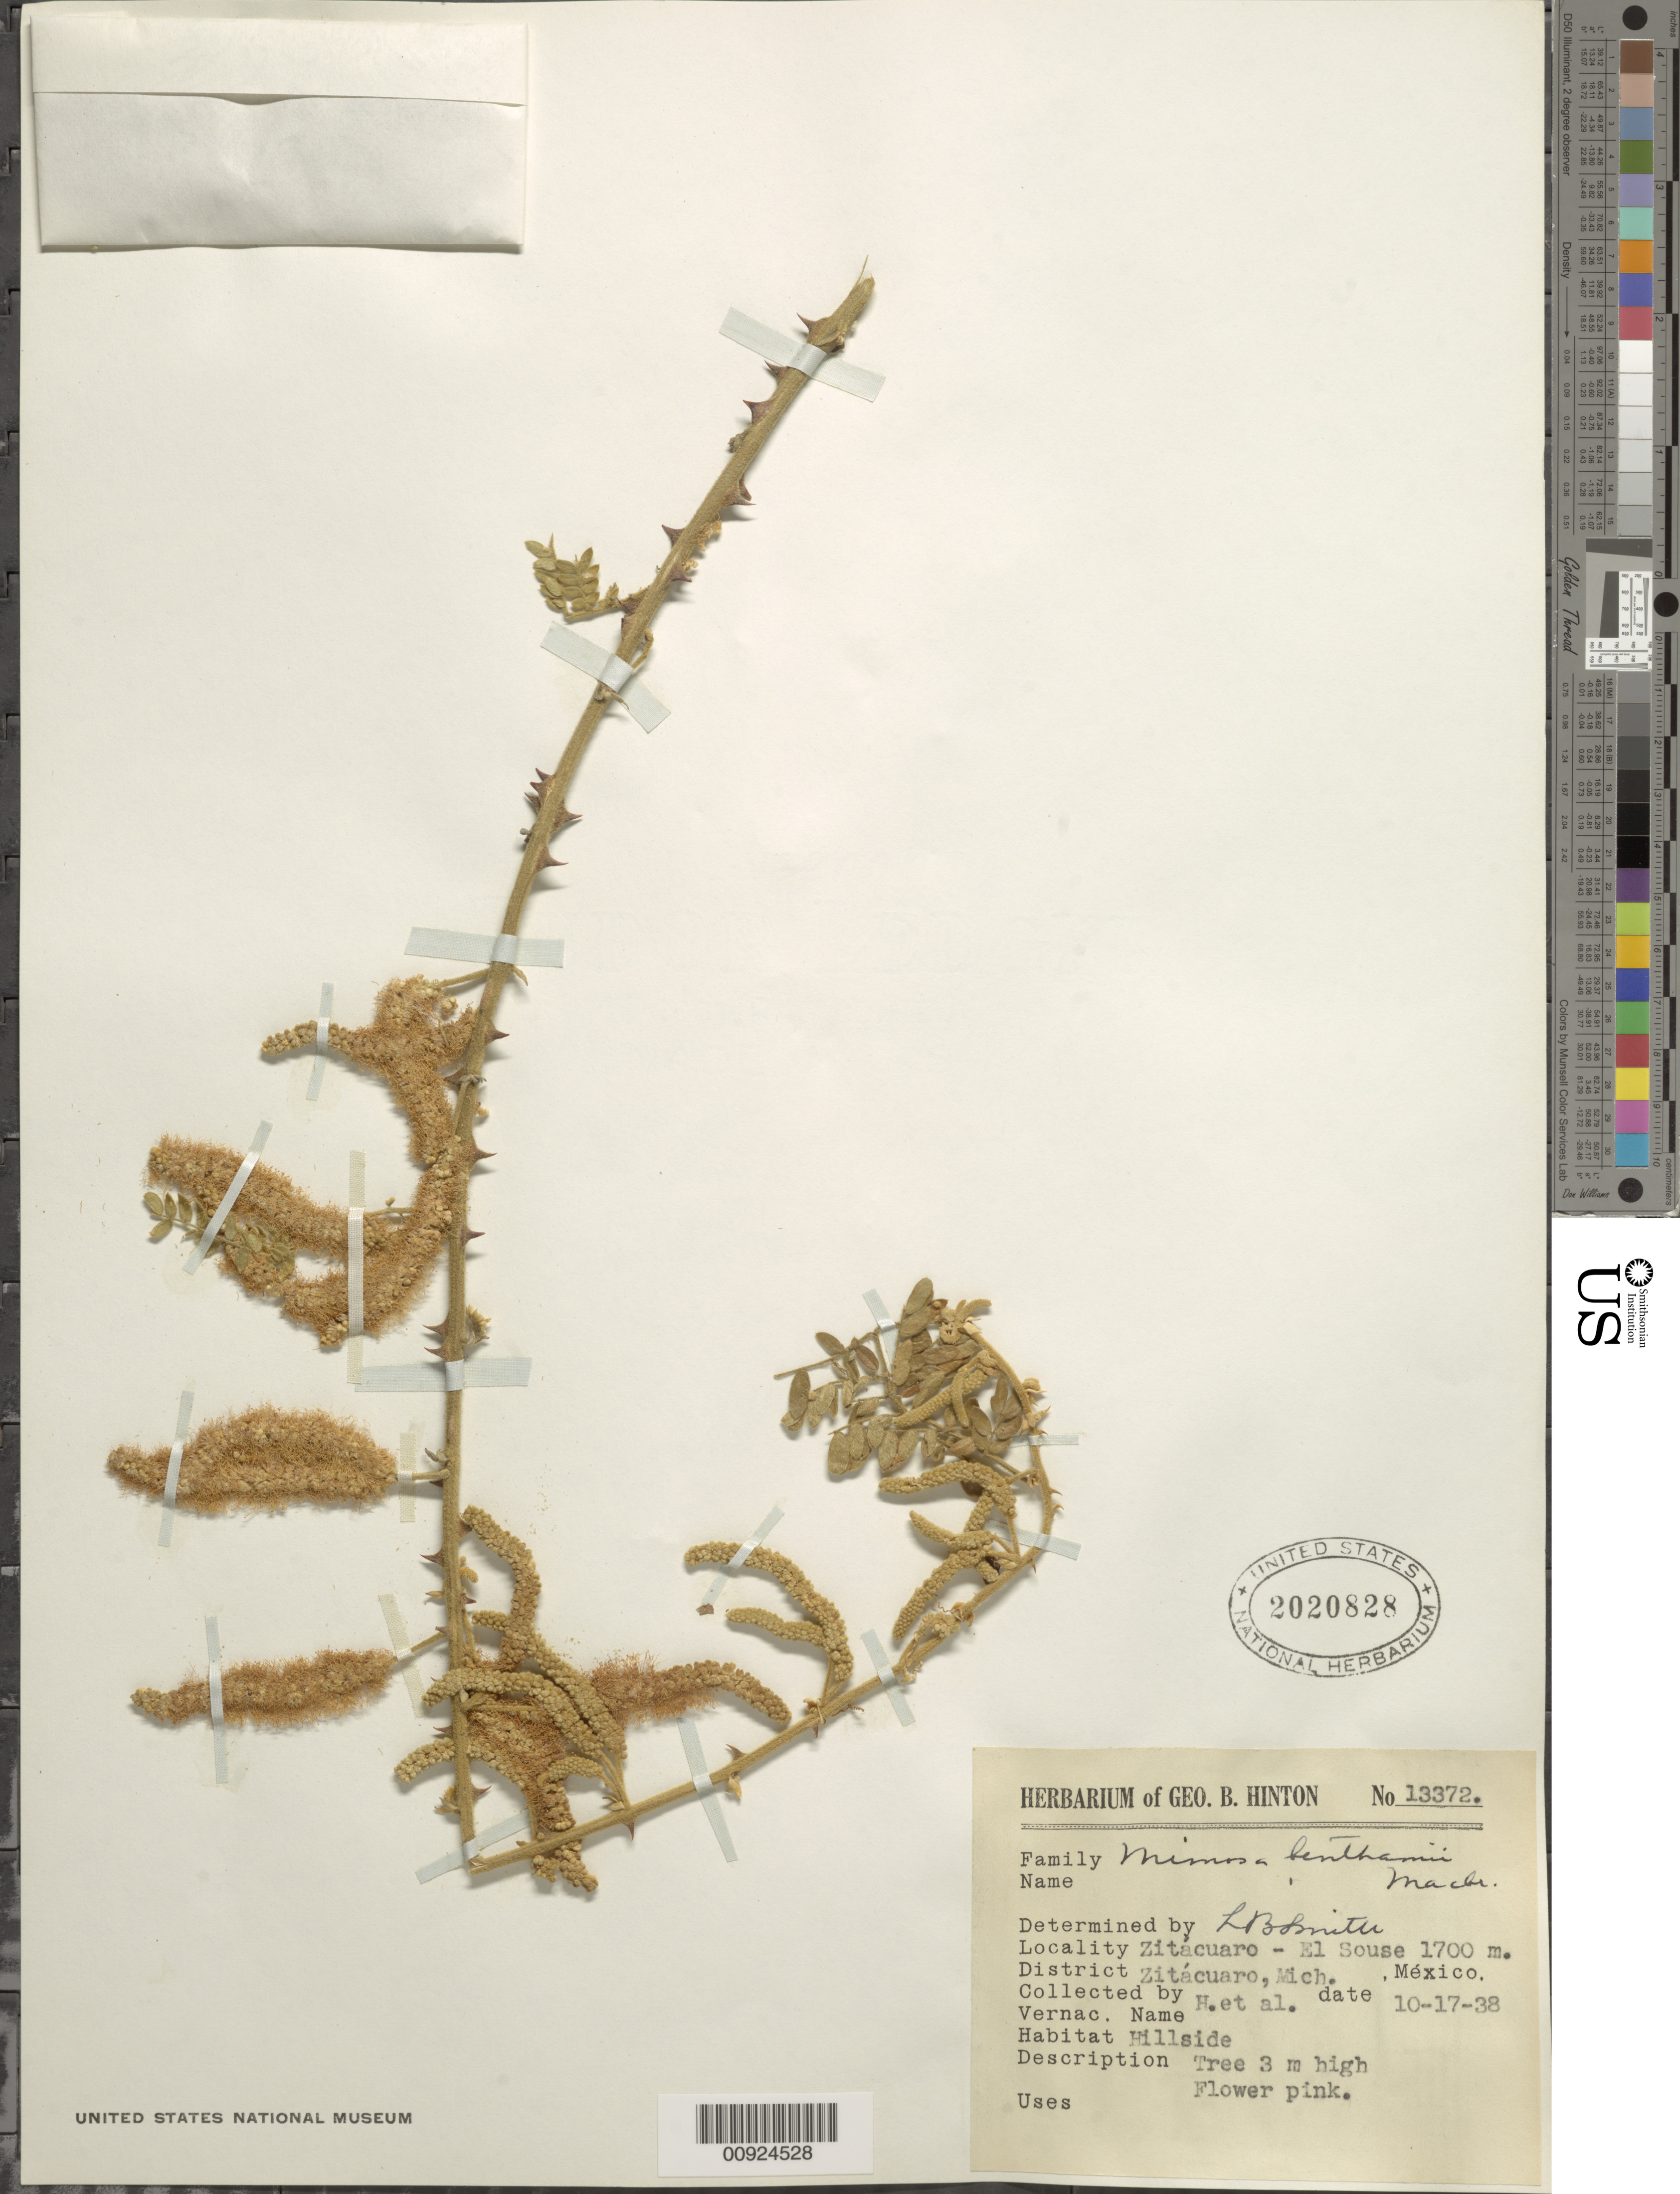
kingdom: Plantae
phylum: Tracheophyta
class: Magnoliopsida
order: Fabales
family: Fabaceae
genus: Mimosa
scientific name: Mimosa benthamii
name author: J.F. Macbr.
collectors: G. B. Hinton & et al.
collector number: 13372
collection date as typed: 17 Oct 1938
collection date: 1938-10-17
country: Mexico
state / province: Michoacán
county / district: Zitácuaro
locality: Zitácuaro - El Souse, District Zitácuaro, Michoacán.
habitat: Hillside.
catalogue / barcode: US 2020828